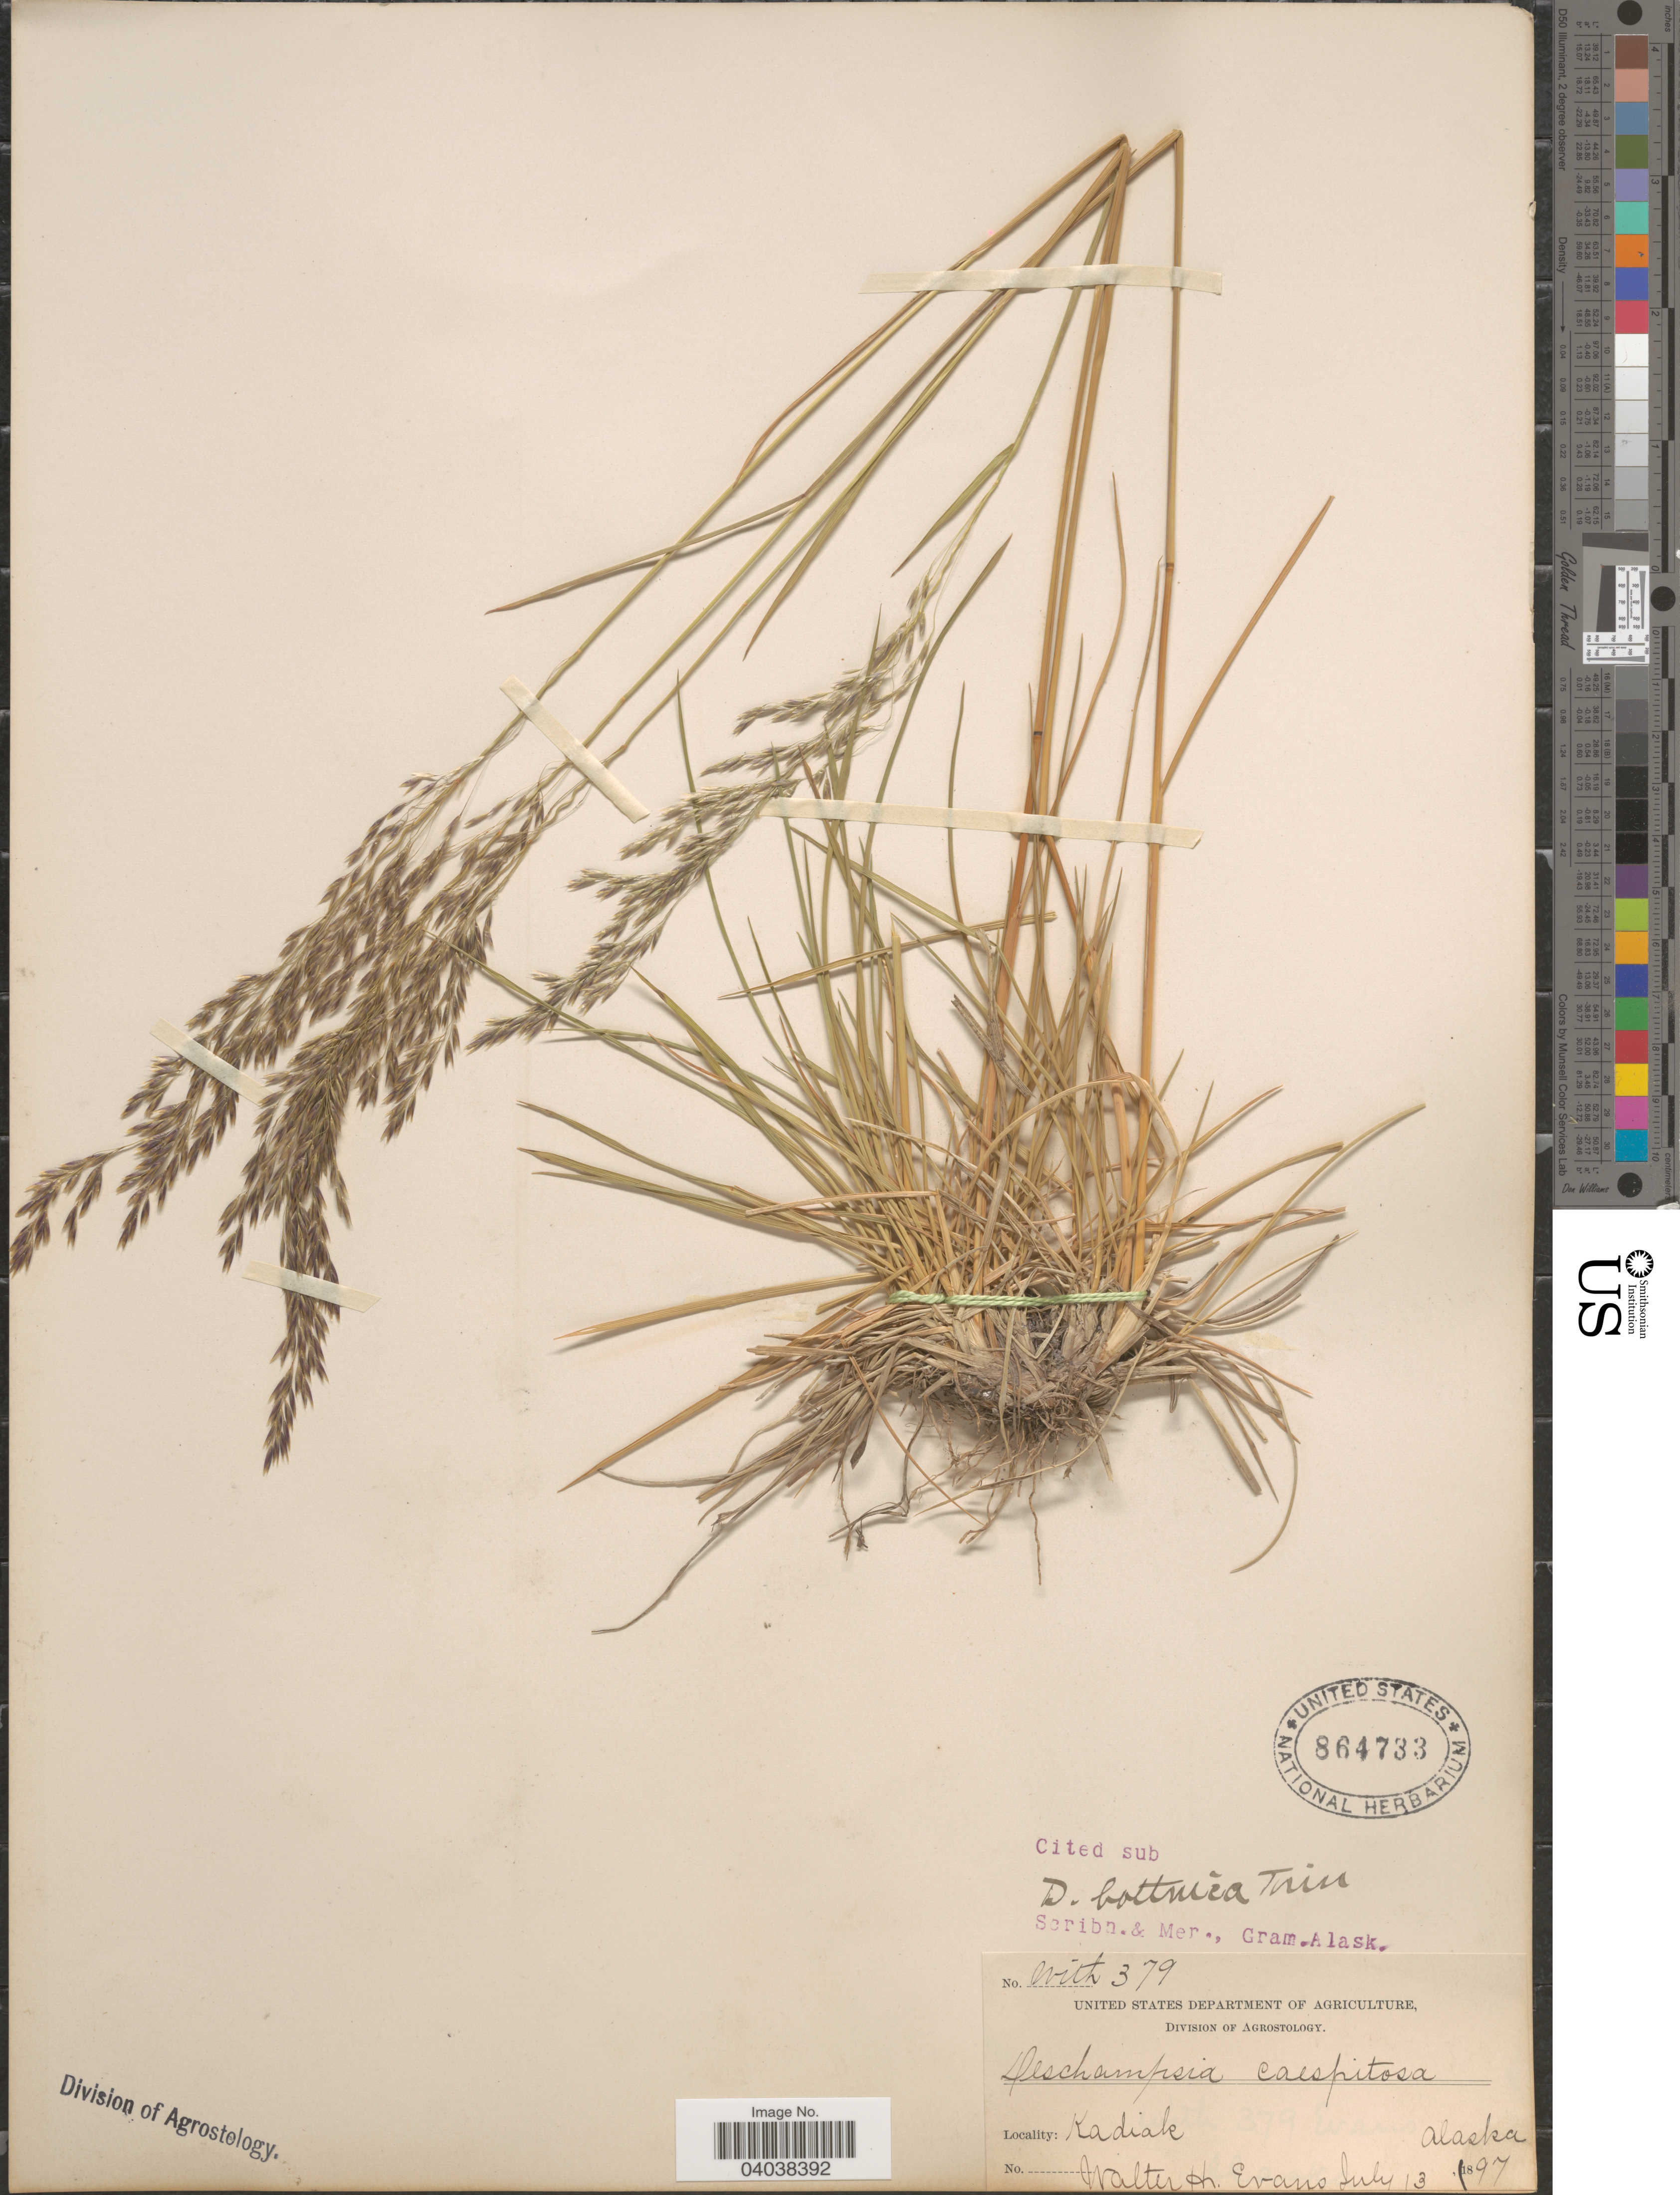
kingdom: Plantae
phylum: Tracheophyta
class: Liliopsida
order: Poales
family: Poaceae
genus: Deschampsia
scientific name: Deschampsia cespitosa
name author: (L.) P. Beauv.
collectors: W. H. Evans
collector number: with 379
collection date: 1897-07-13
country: United States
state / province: Alaska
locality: Kadiak.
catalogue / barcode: US 864733